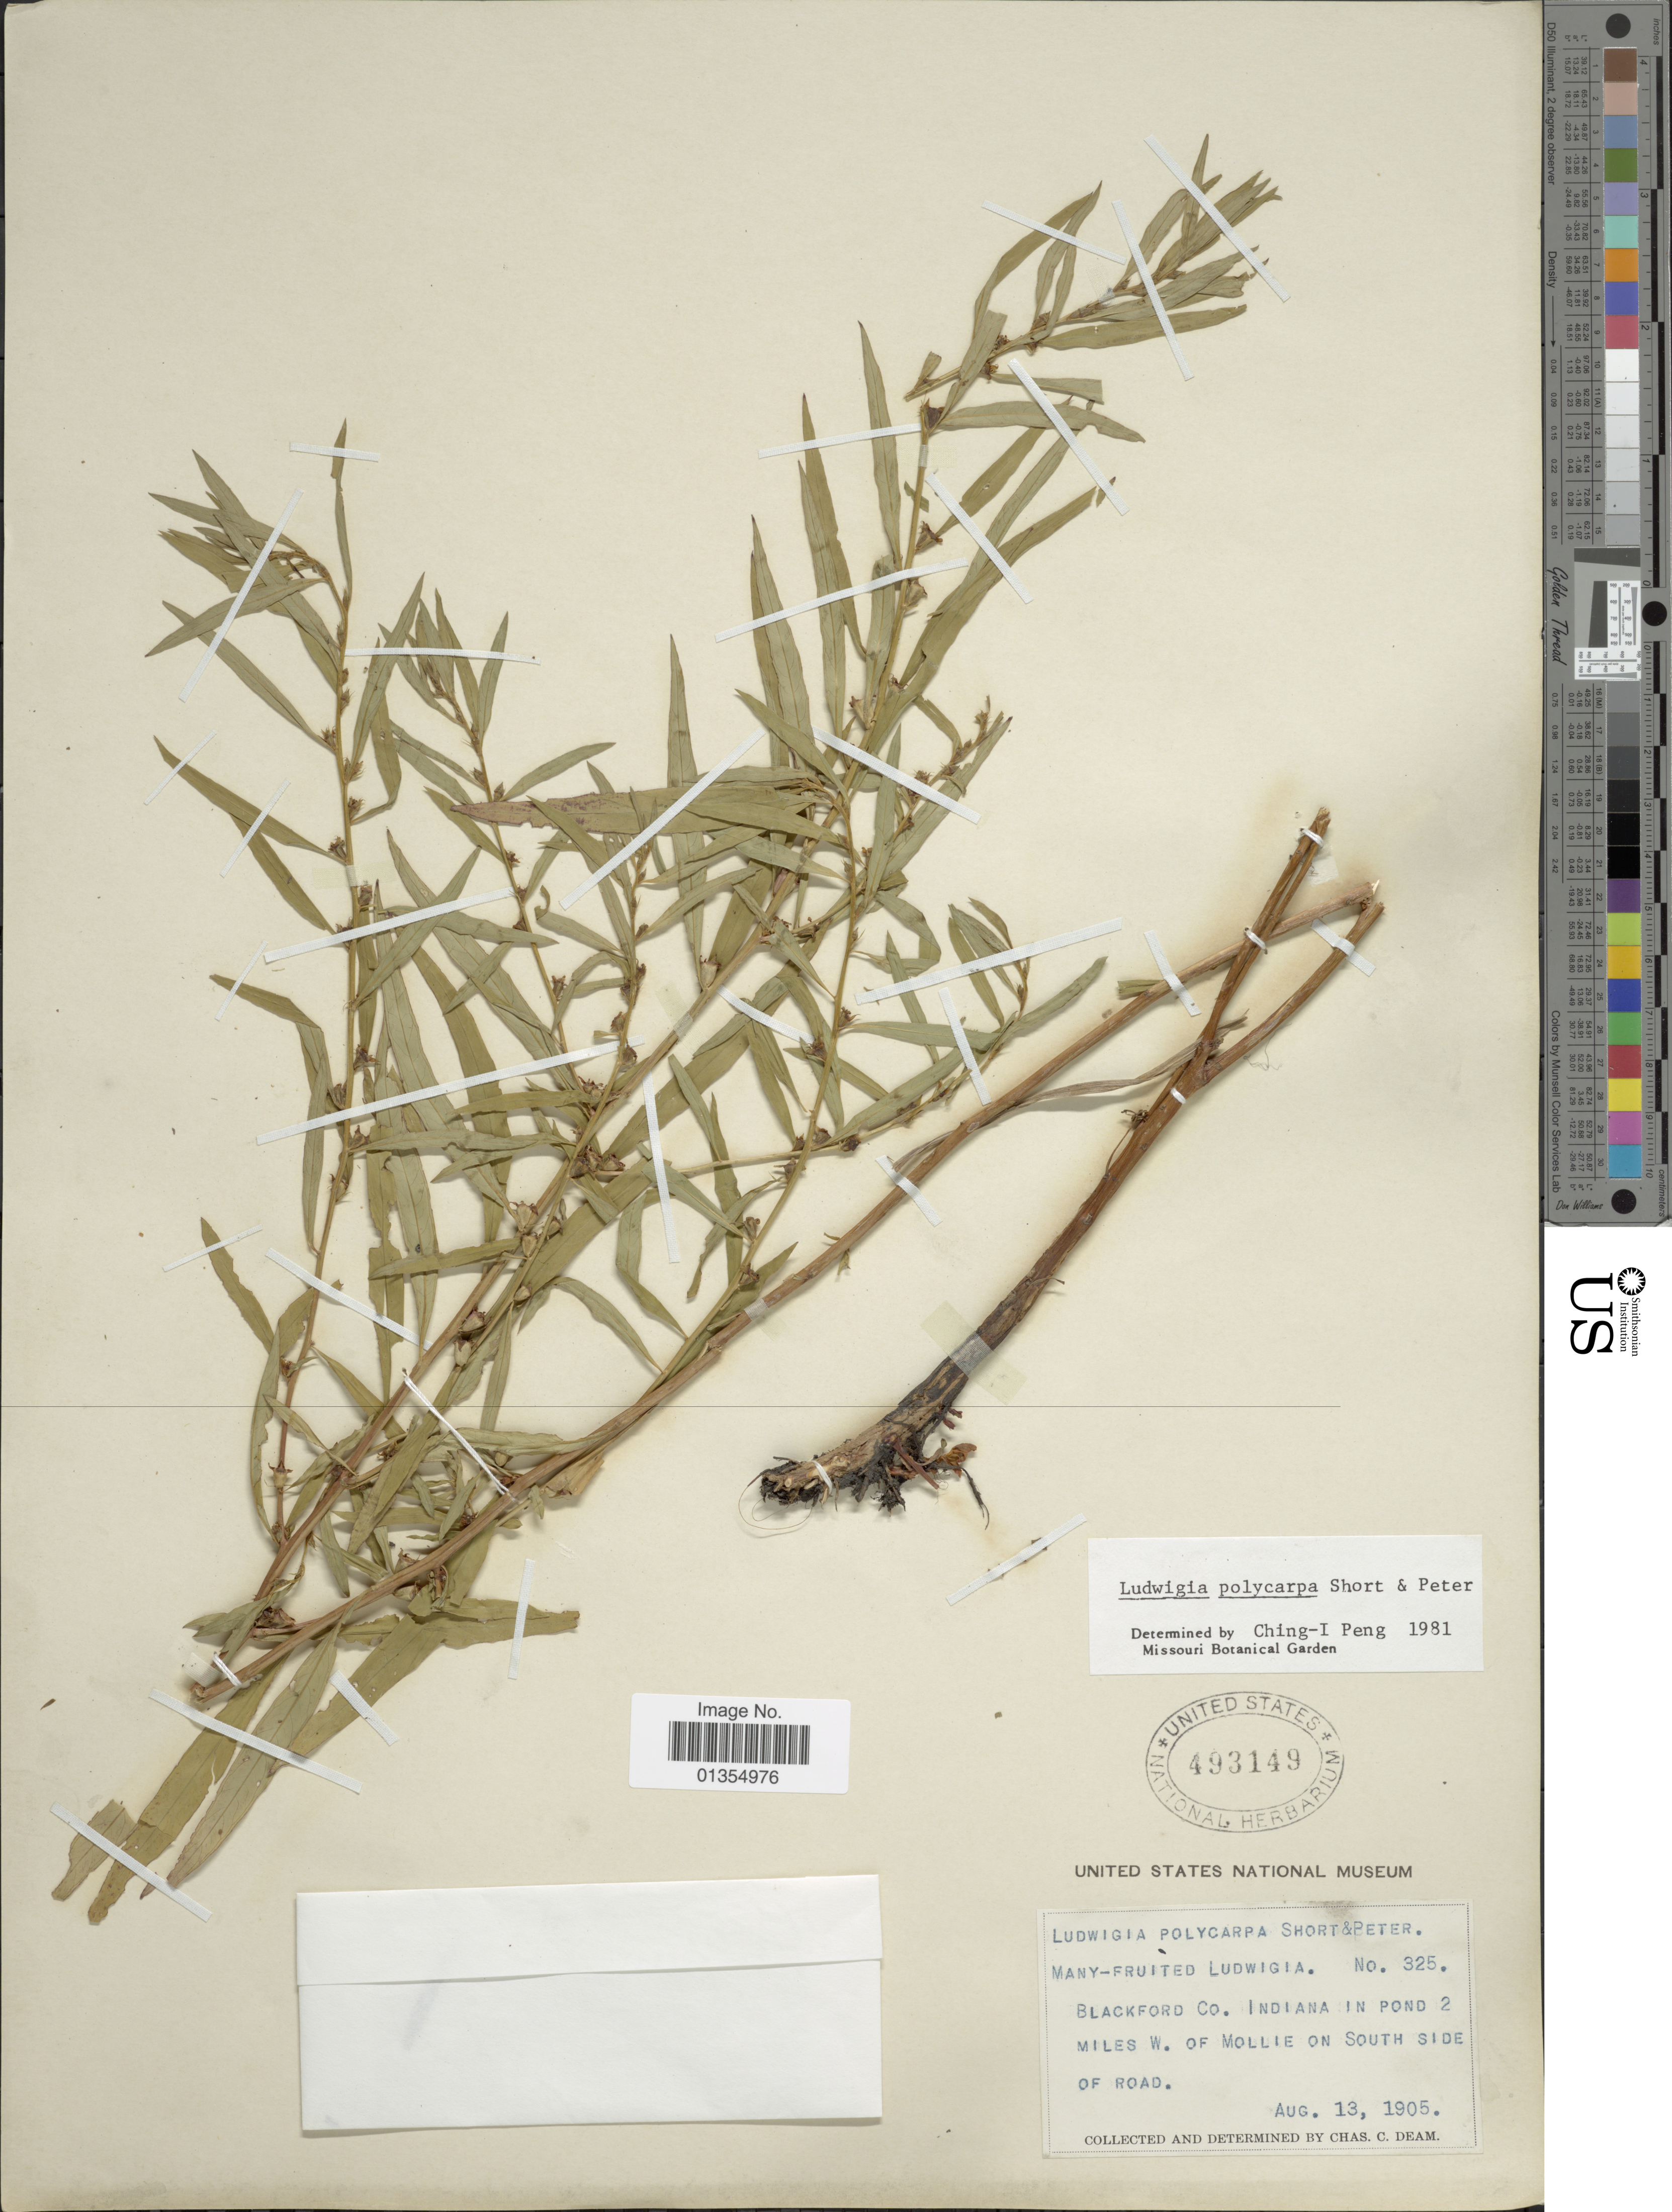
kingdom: Plantae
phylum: Tracheophyta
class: Magnoliopsida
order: Myrtales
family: Onagraceae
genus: Ludwigia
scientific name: Ludwigia polycarpa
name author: Short & R. Peter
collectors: C. C. Deam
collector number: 325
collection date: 1905-08-13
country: United States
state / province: Indiana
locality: Blackford Co., in pond 2 miles W. of Mollie on south side of road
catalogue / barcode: US 493149